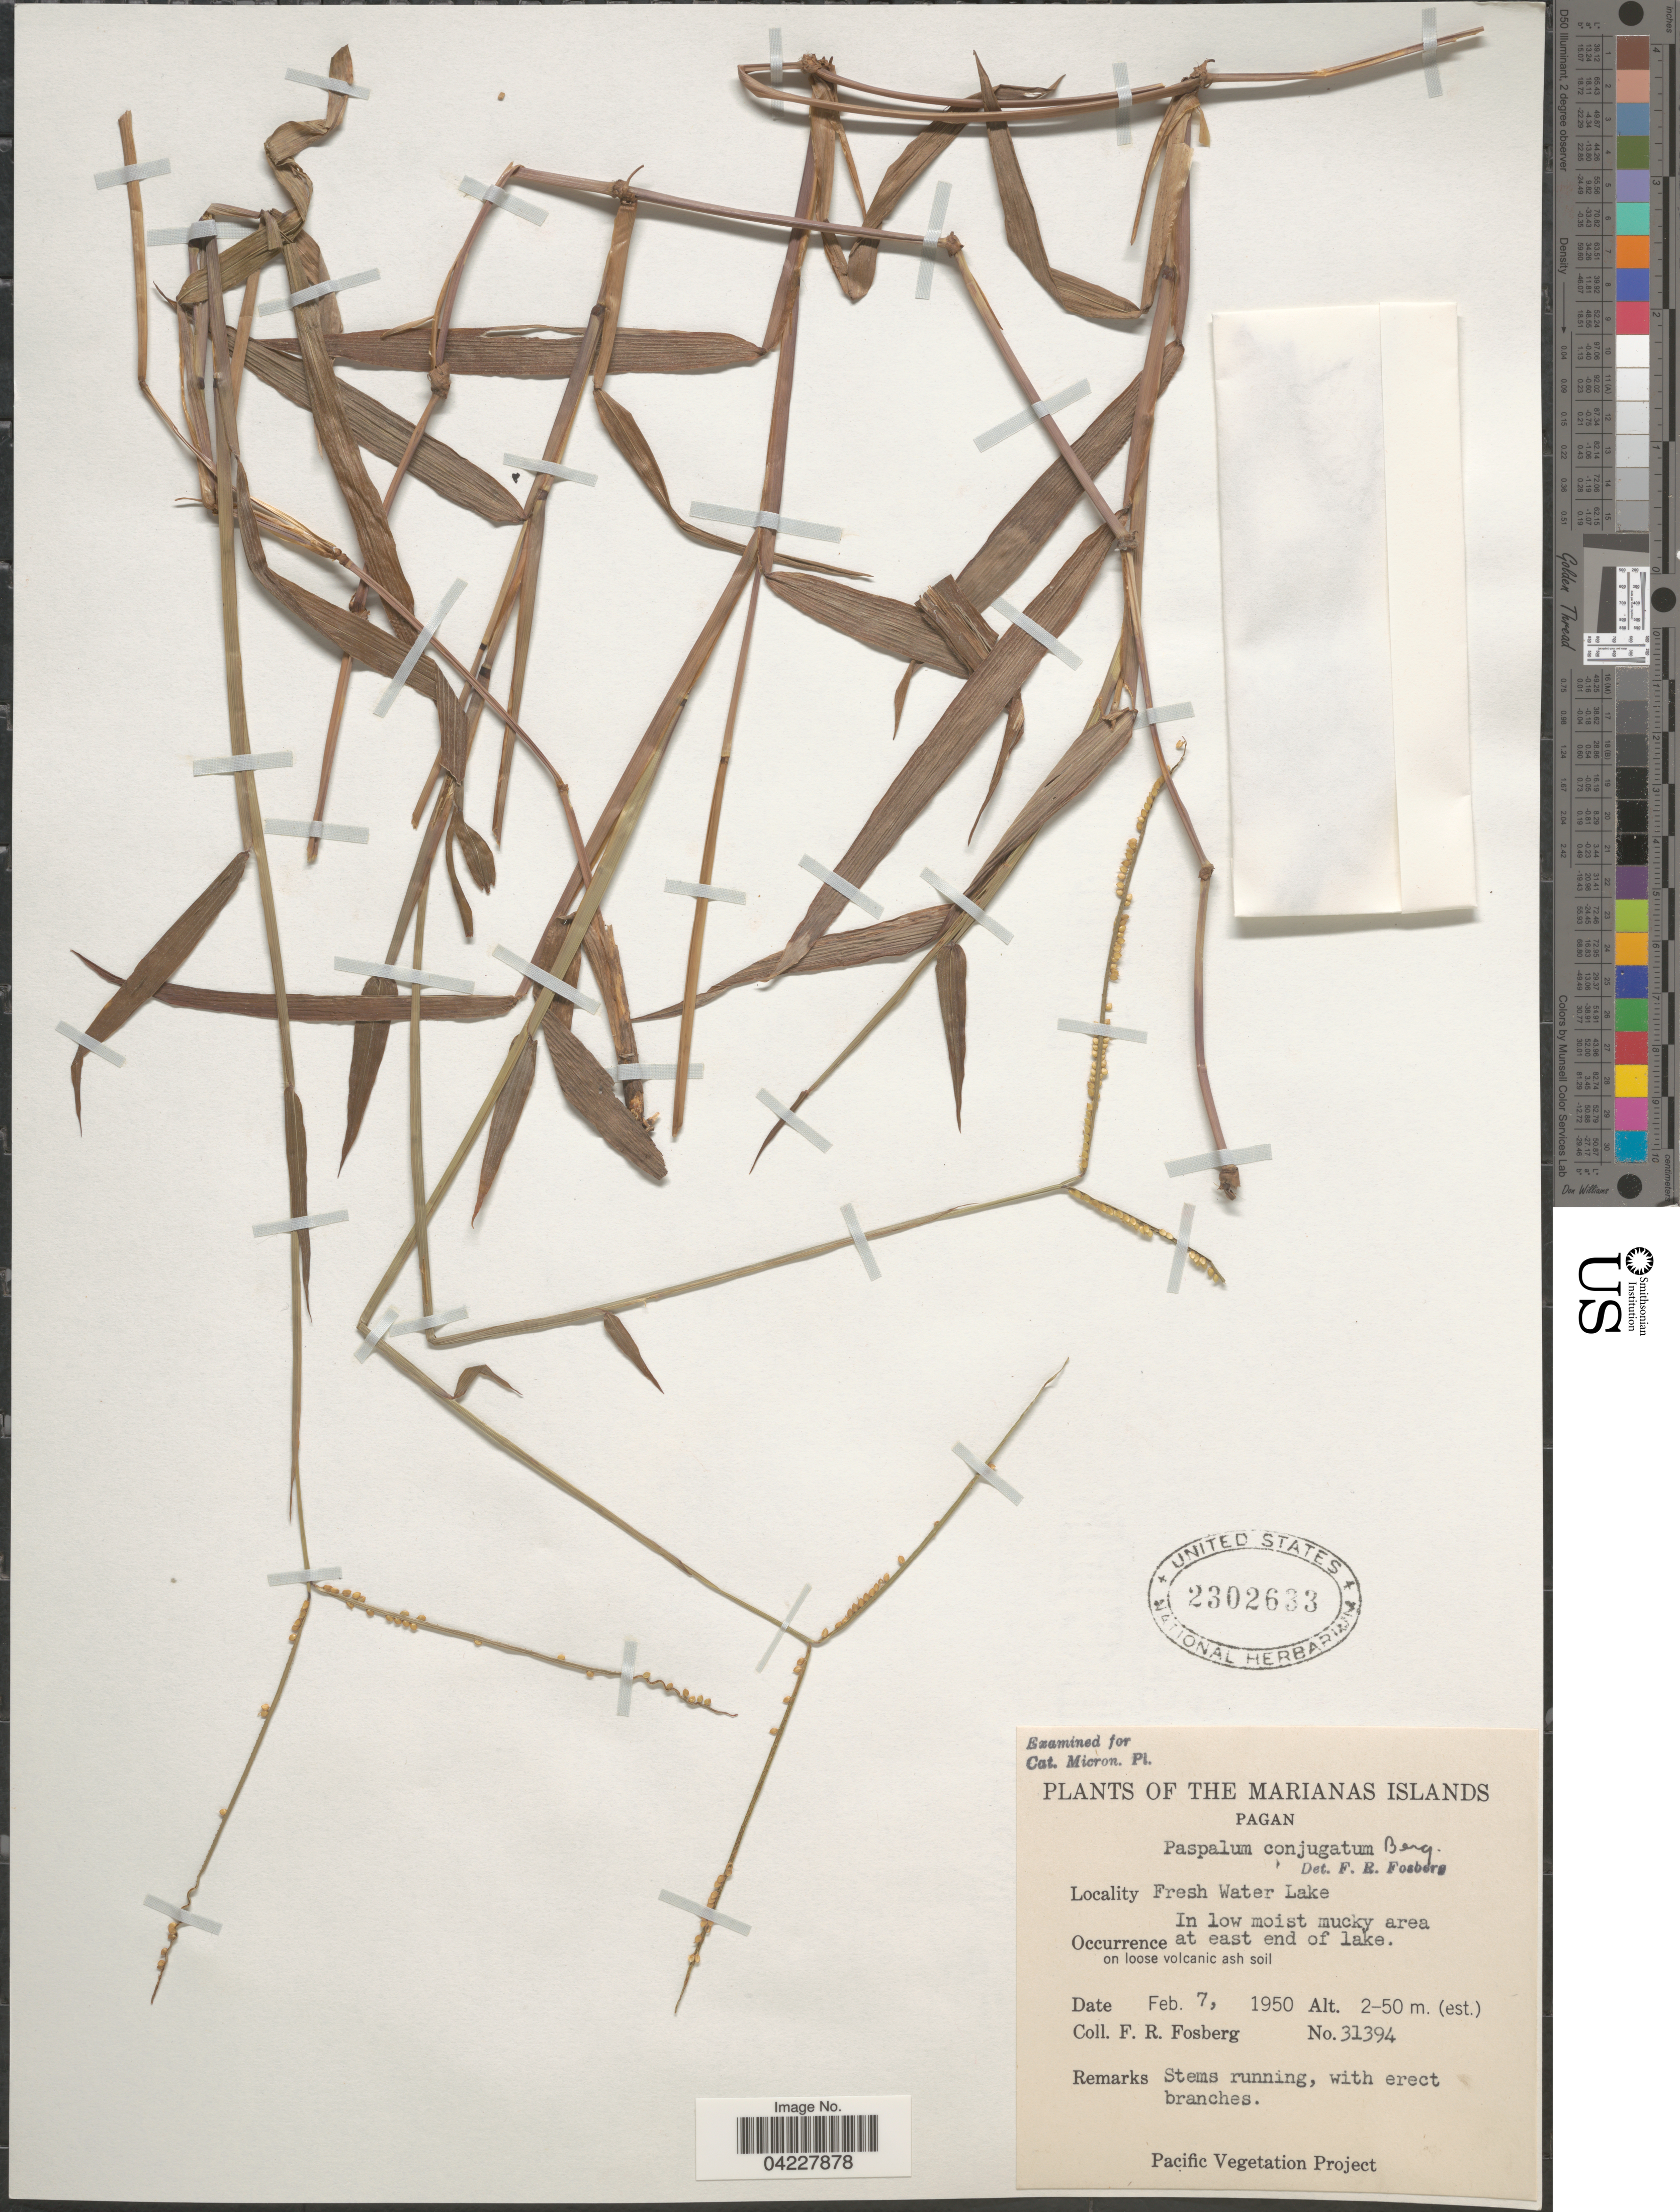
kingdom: Plantae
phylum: Tracheophyta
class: Liliopsida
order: Poales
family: Poaceae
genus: Paspalum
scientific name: Paspalum conjugatum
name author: P.J. Bergius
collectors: F. R. Fosberg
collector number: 31394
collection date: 1950-02-07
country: Northern Mariana Islands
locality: The Marianas Islands. Pagan. Fresh Water Lake. In low moist mucky area at east end of lake.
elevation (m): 2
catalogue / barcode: US 2302633